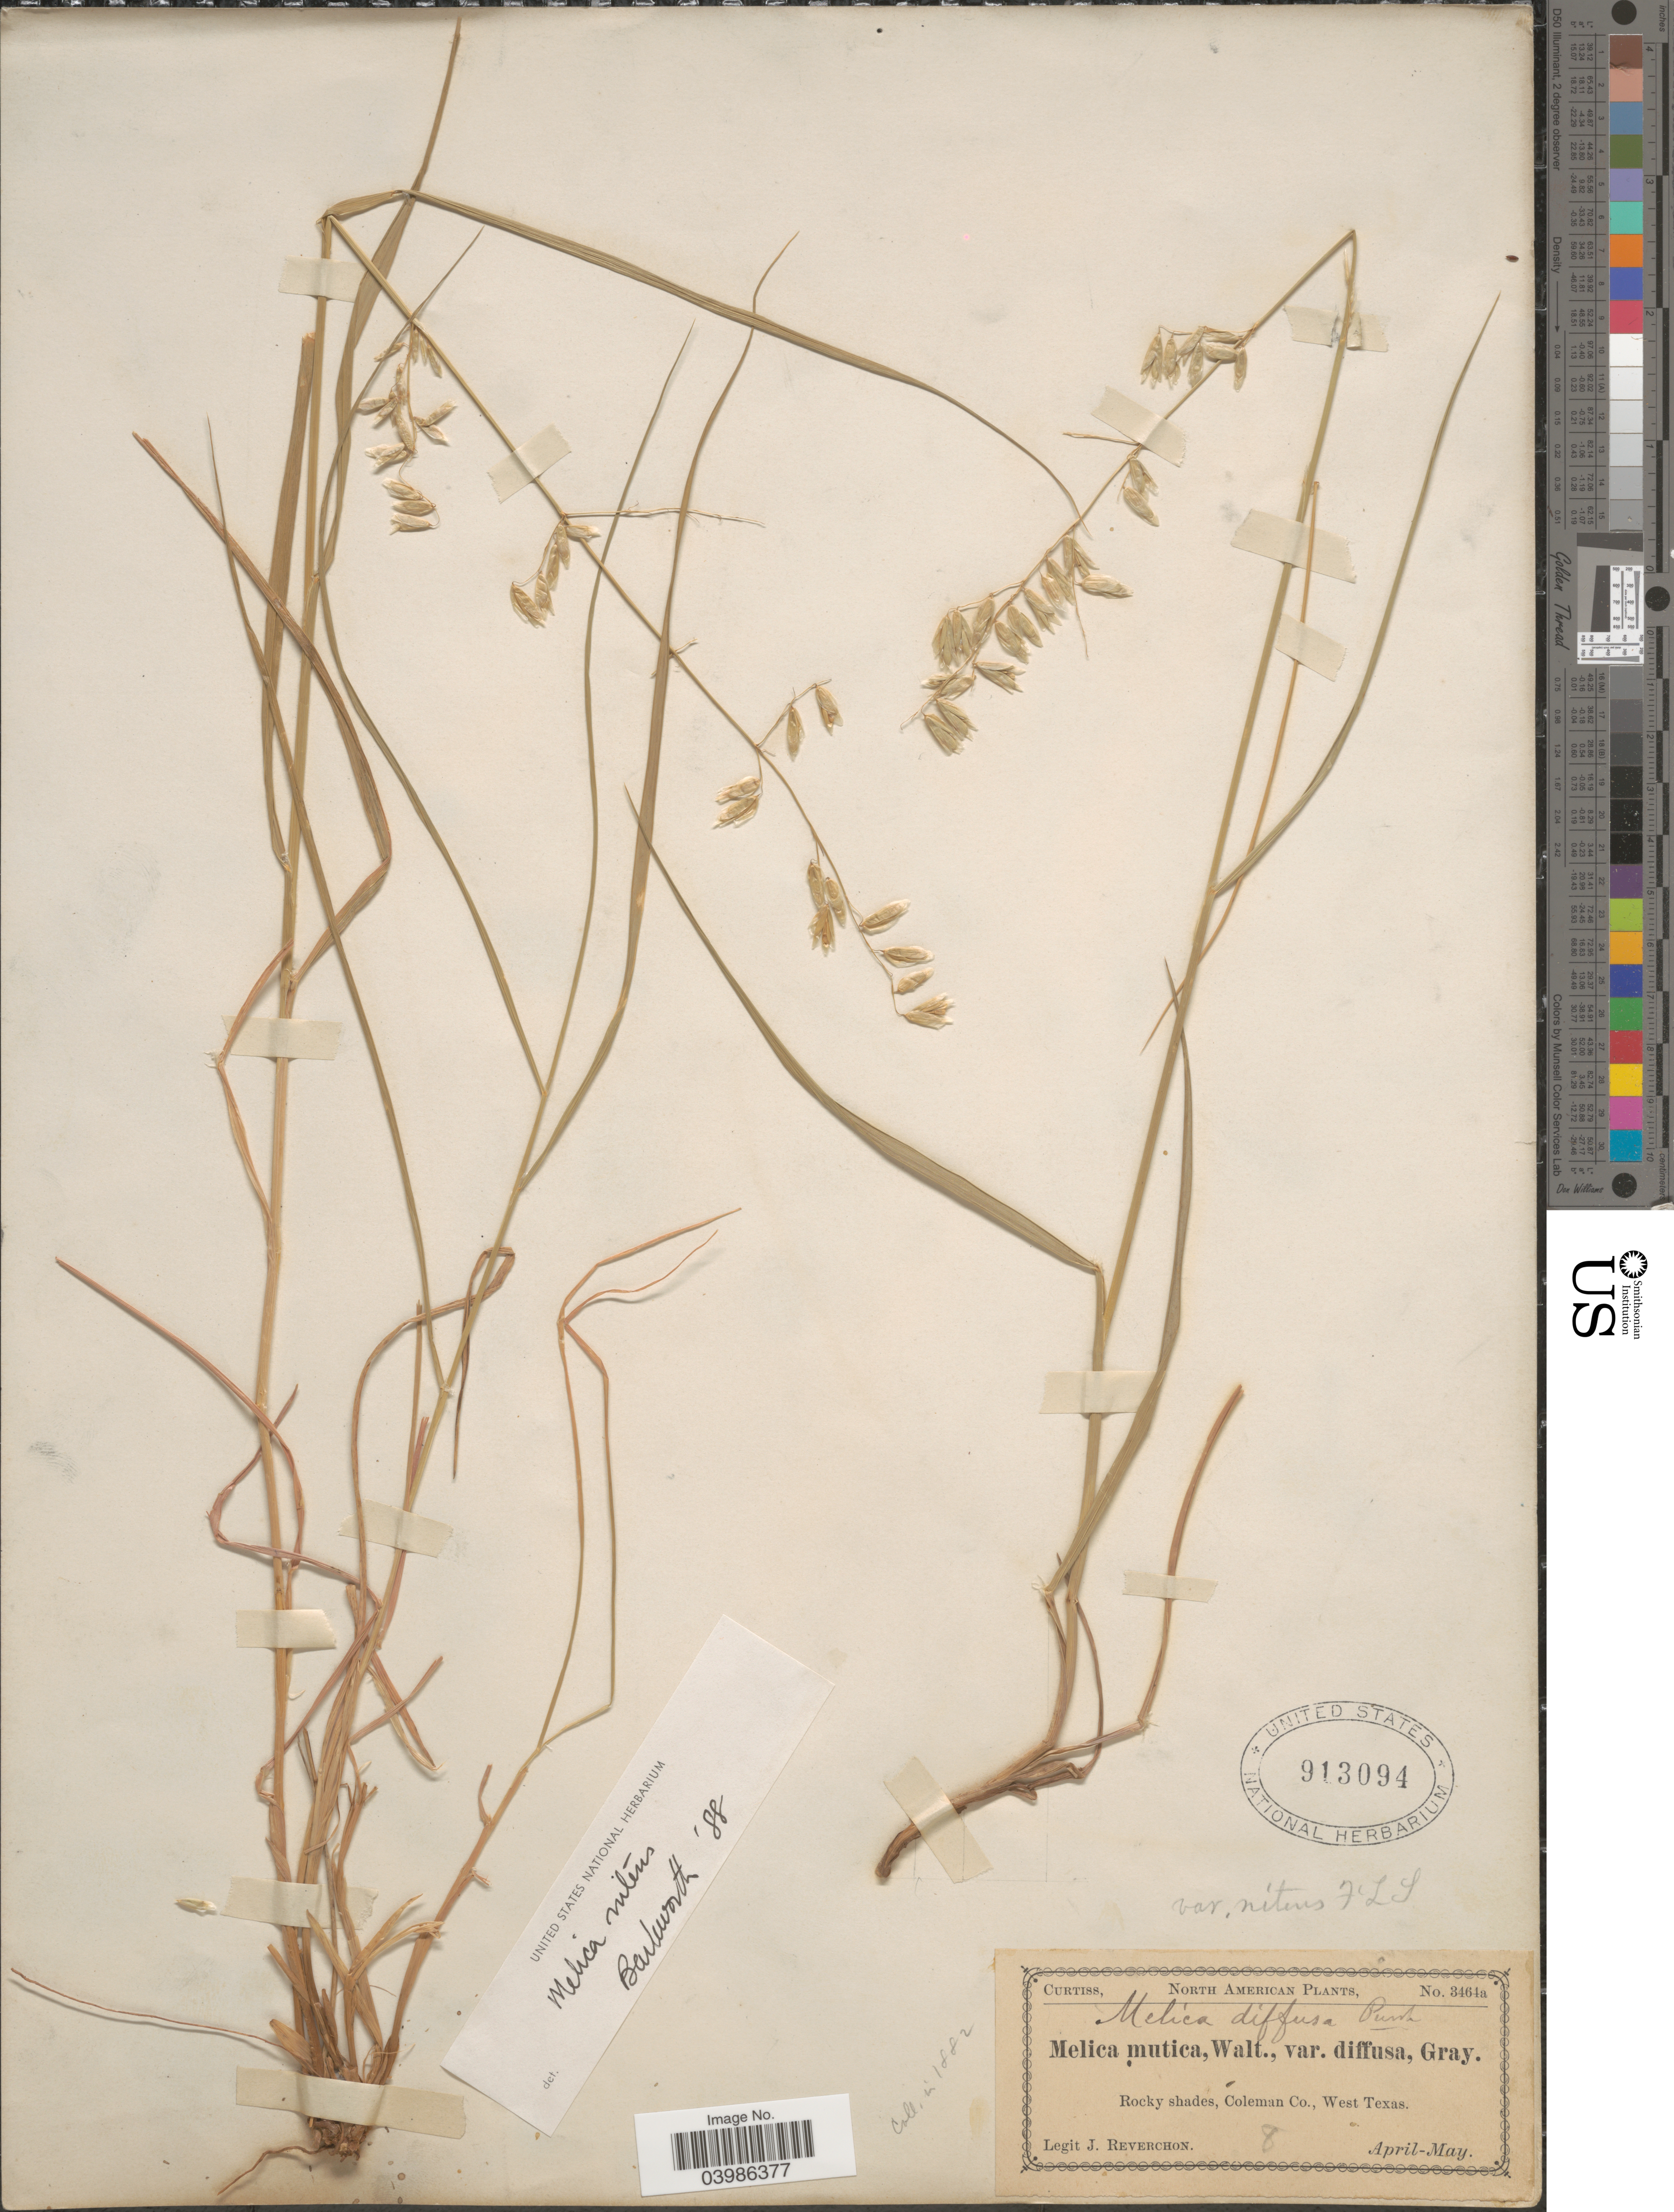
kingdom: Plantae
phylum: Tracheophyta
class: Liliopsida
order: Poales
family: Poaceae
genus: Melica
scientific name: Melica nitens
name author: (Scribn.) Nutt. ex Piper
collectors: J. Reverchon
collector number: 3464a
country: United States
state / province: Texas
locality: Rocky shades, Coleman Co., West Texas.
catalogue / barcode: US 913094